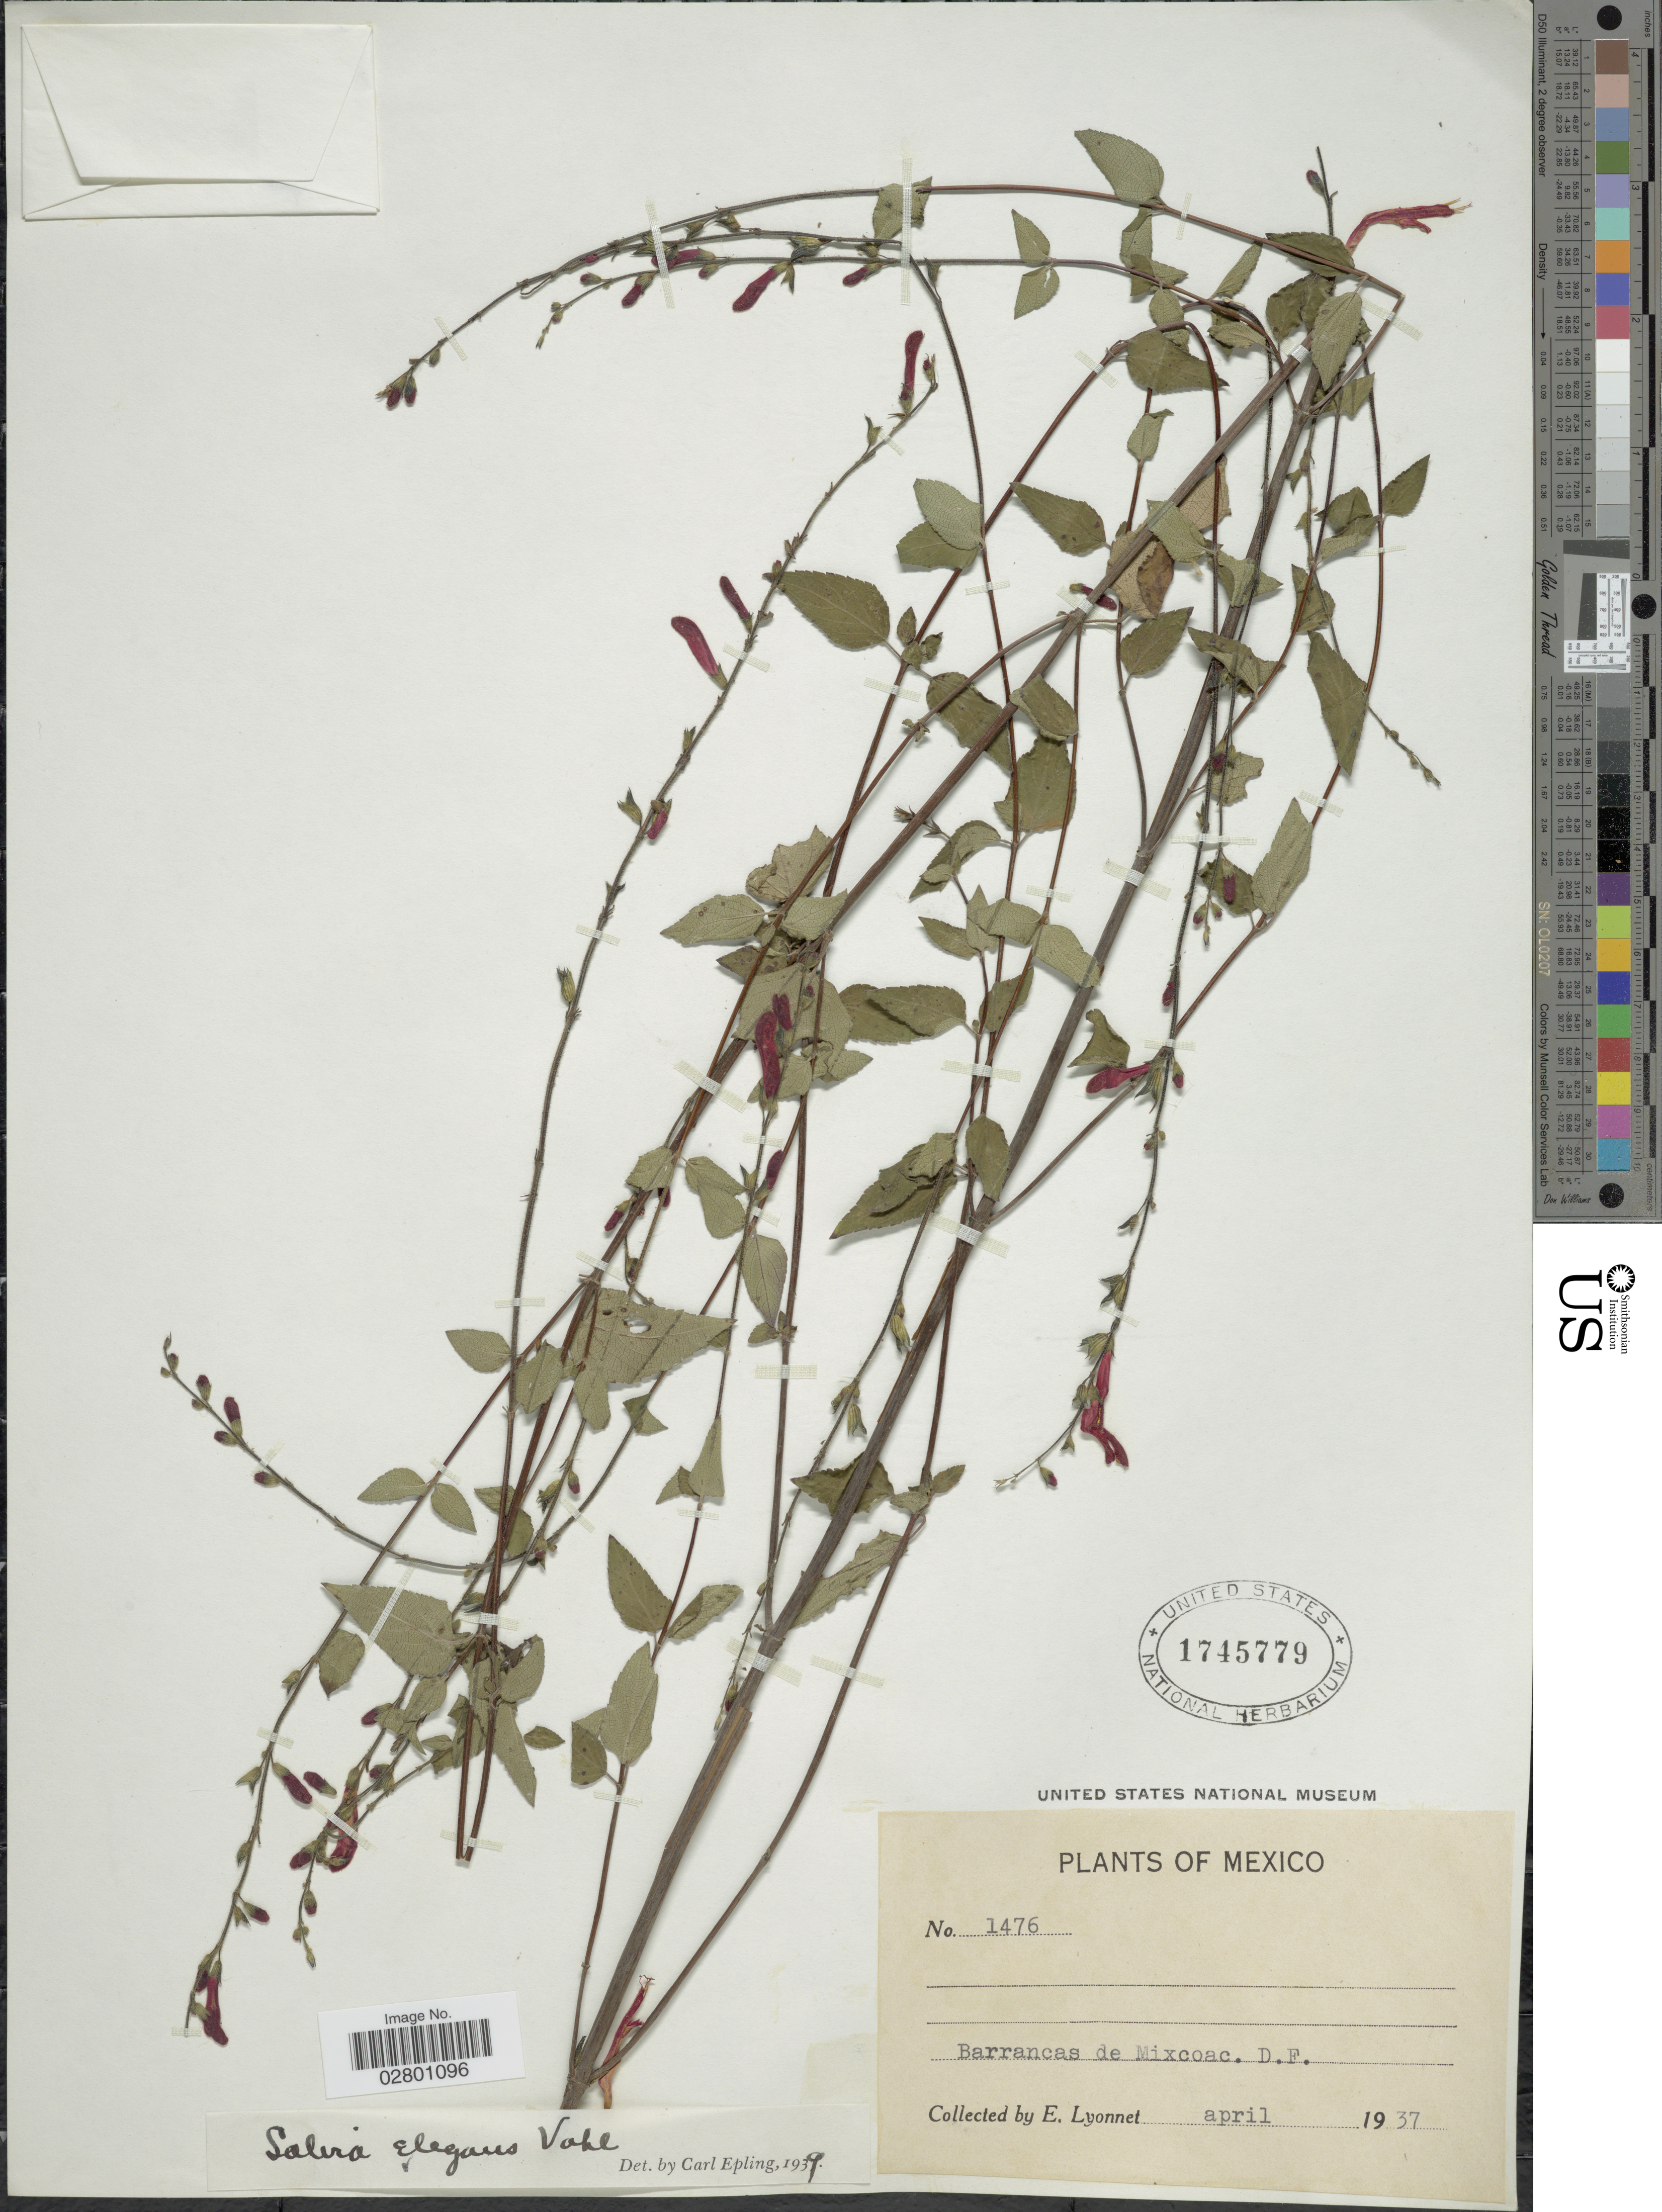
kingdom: Plantae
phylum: Tracheophyta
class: Magnoliopsida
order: Lamiales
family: Lamiaceae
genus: Salvia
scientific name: Salvia elegans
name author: Vahl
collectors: E. Lyonnet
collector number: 1476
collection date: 1937-04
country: Mexico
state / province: Distrito Federal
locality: Barrancas de Mixcoac. D.F.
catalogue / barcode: US 1745779